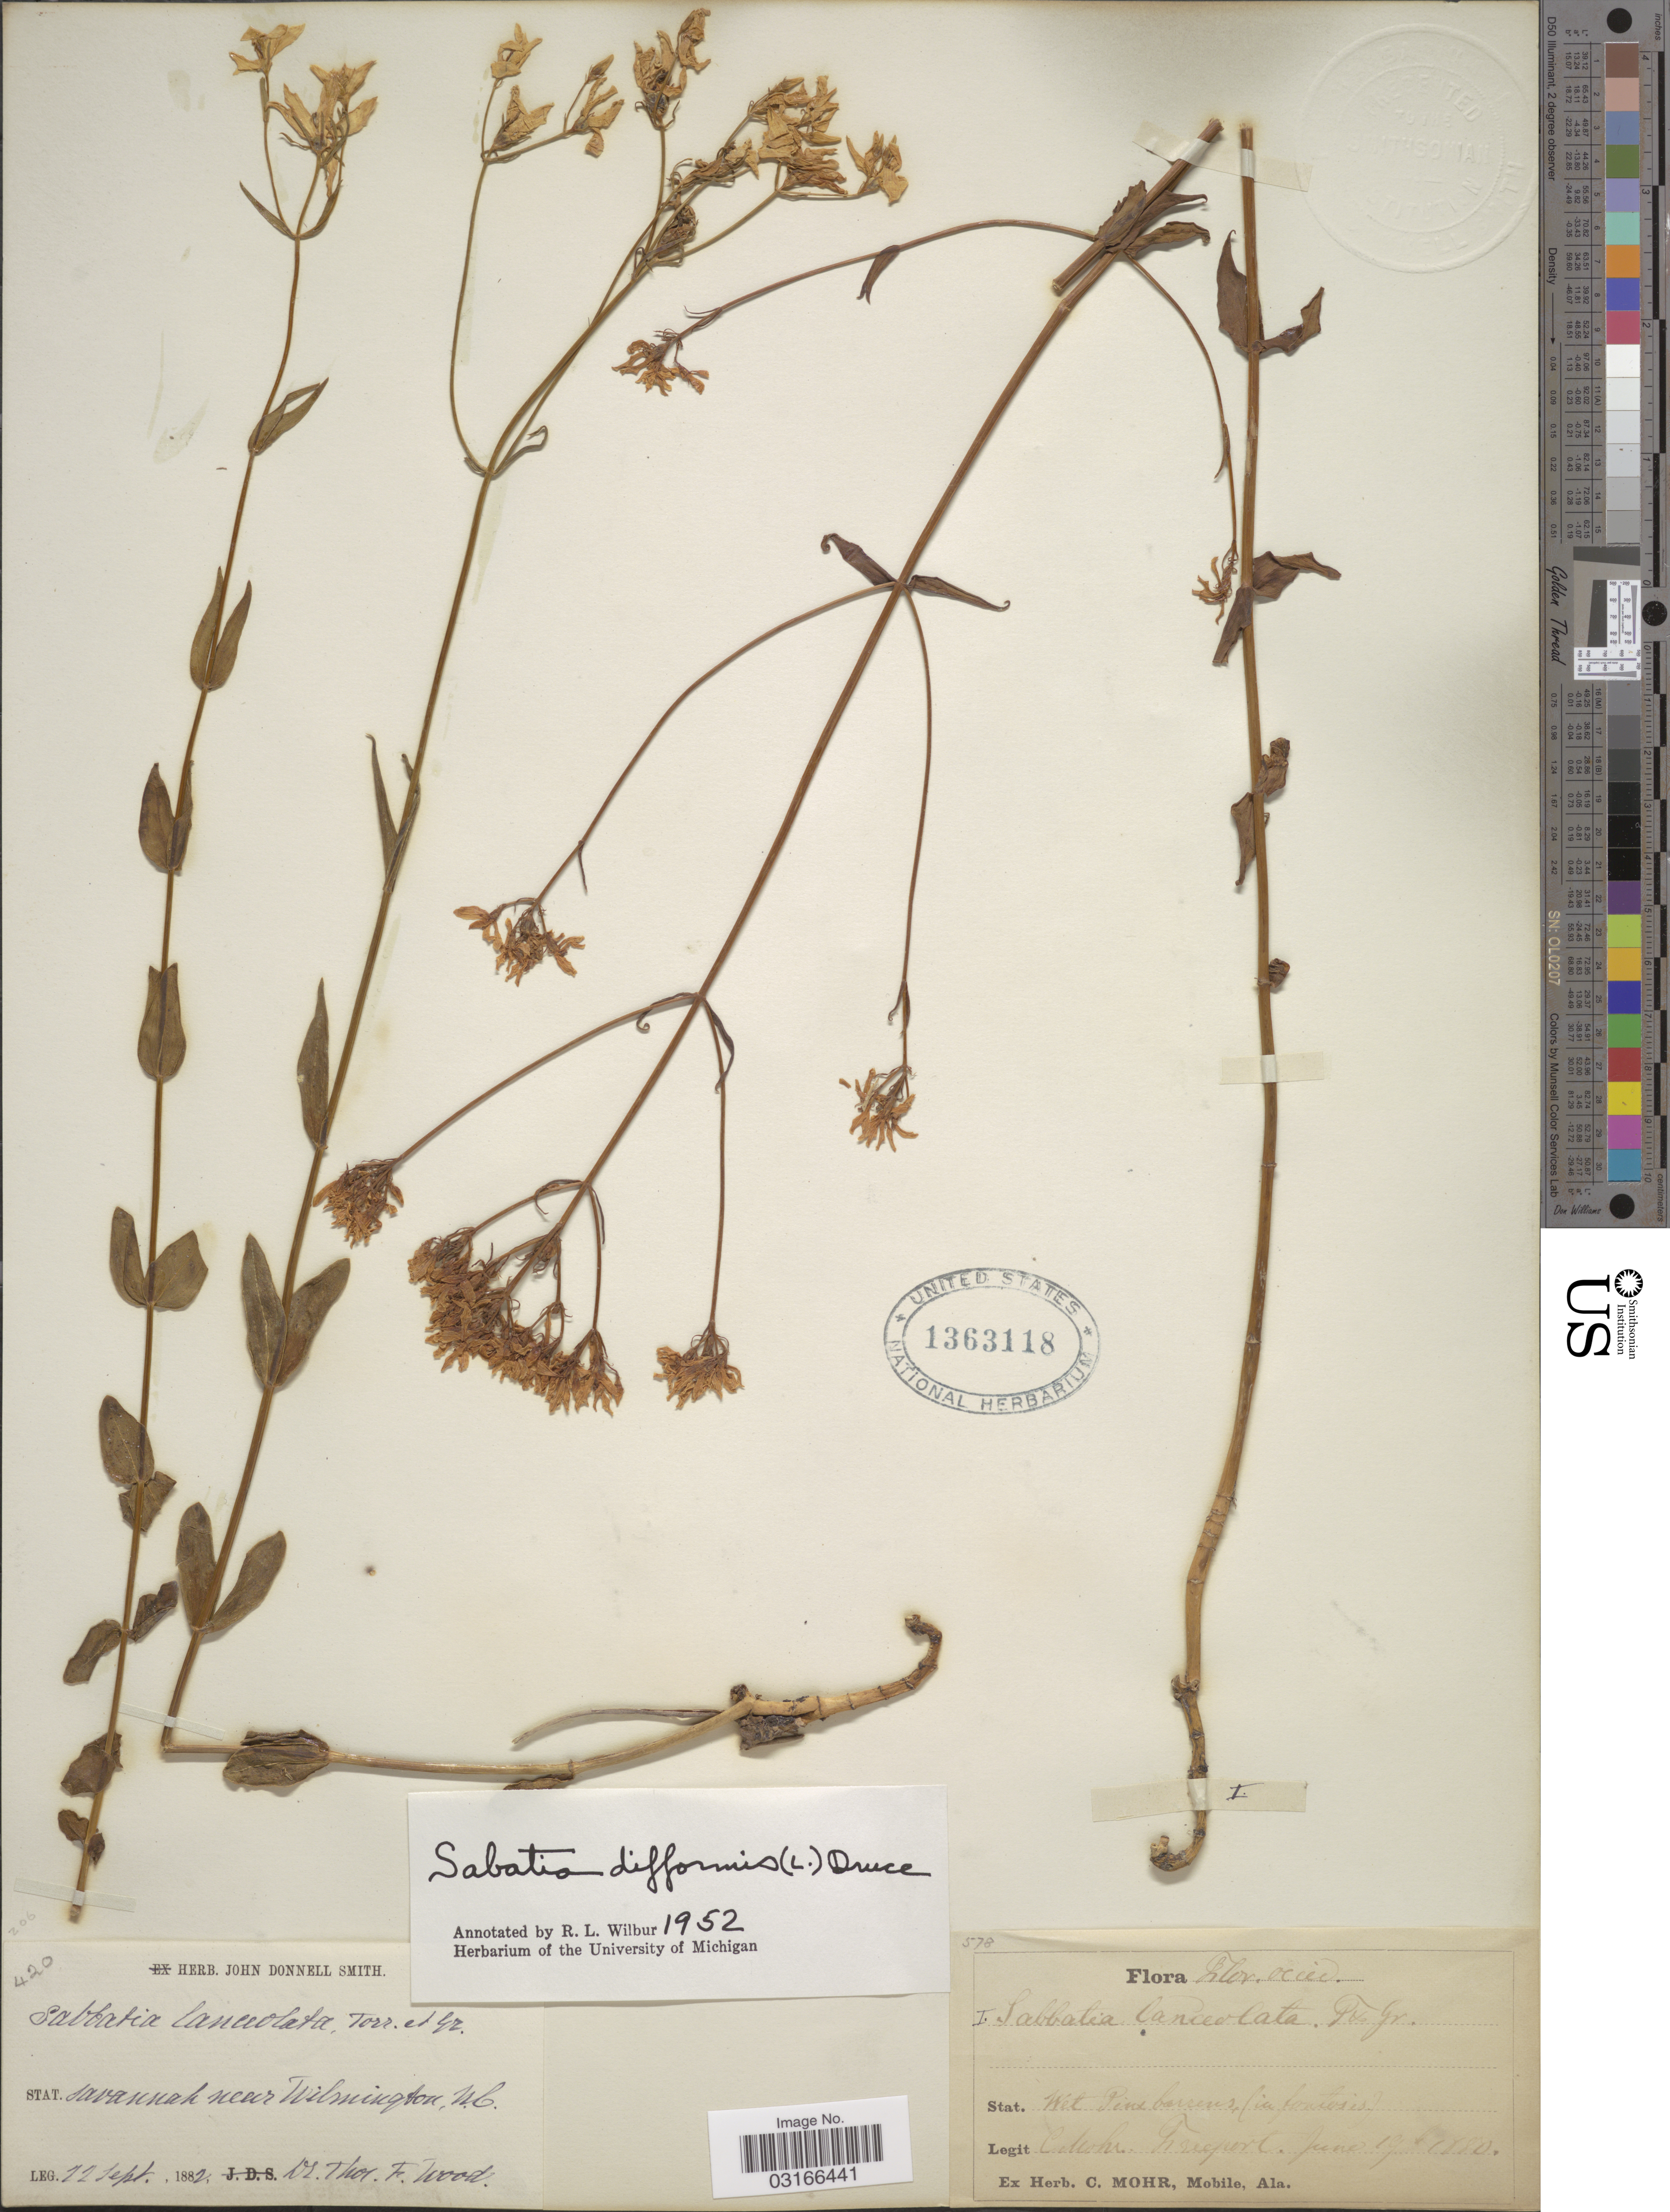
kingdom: Plantae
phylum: Tracheophyta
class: Magnoliopsida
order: Gentianales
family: Gentianaceae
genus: Sabatia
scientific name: Sabatia difformis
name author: (L.) Druce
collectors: C. T. Mohr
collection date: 1880-06-19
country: United States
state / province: Florida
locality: Flor. occid. Freeport.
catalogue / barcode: US 1363118-2